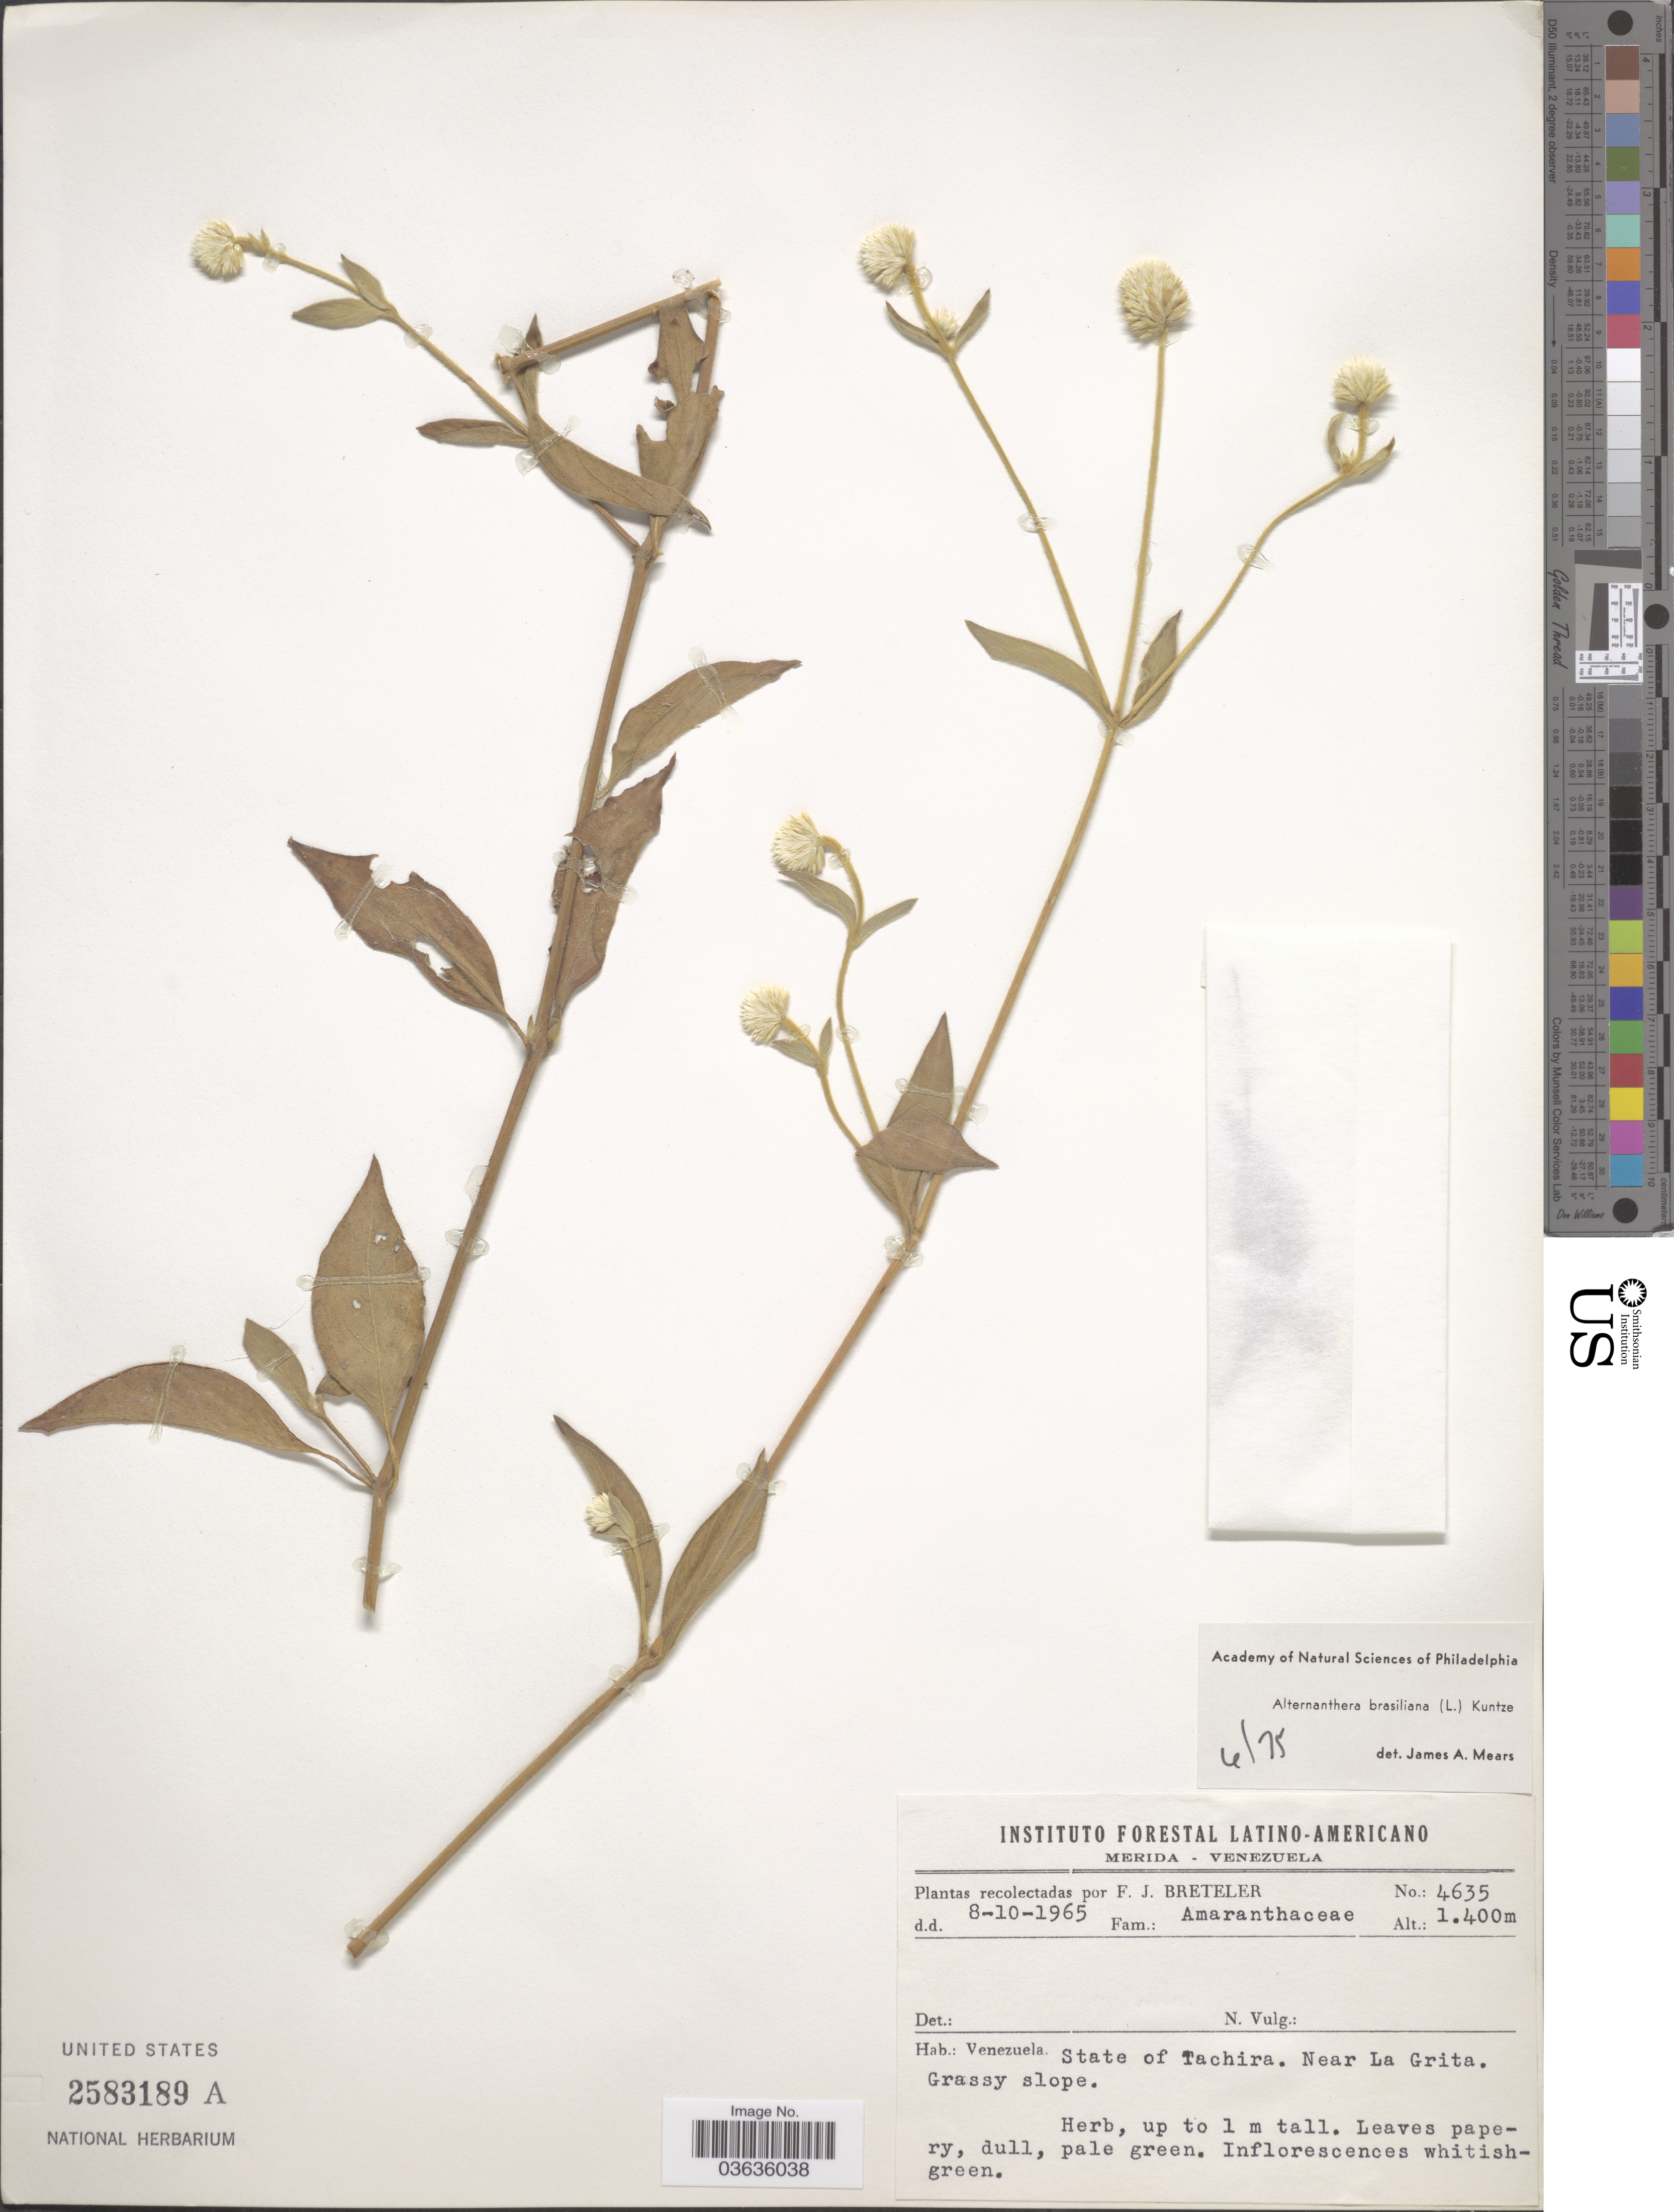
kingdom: Plantae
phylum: Tracheophyta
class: Magnoliopsida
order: Caryophyllales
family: Amaranthaceae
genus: Alternanthera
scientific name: Alternanthera brasiliana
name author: (L.) Kuntze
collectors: F. J. Breteler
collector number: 4635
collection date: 1965-10-08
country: Venezuela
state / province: Tachira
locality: Near La Grita. Grassy slope.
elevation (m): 1400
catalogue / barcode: US 2583189A